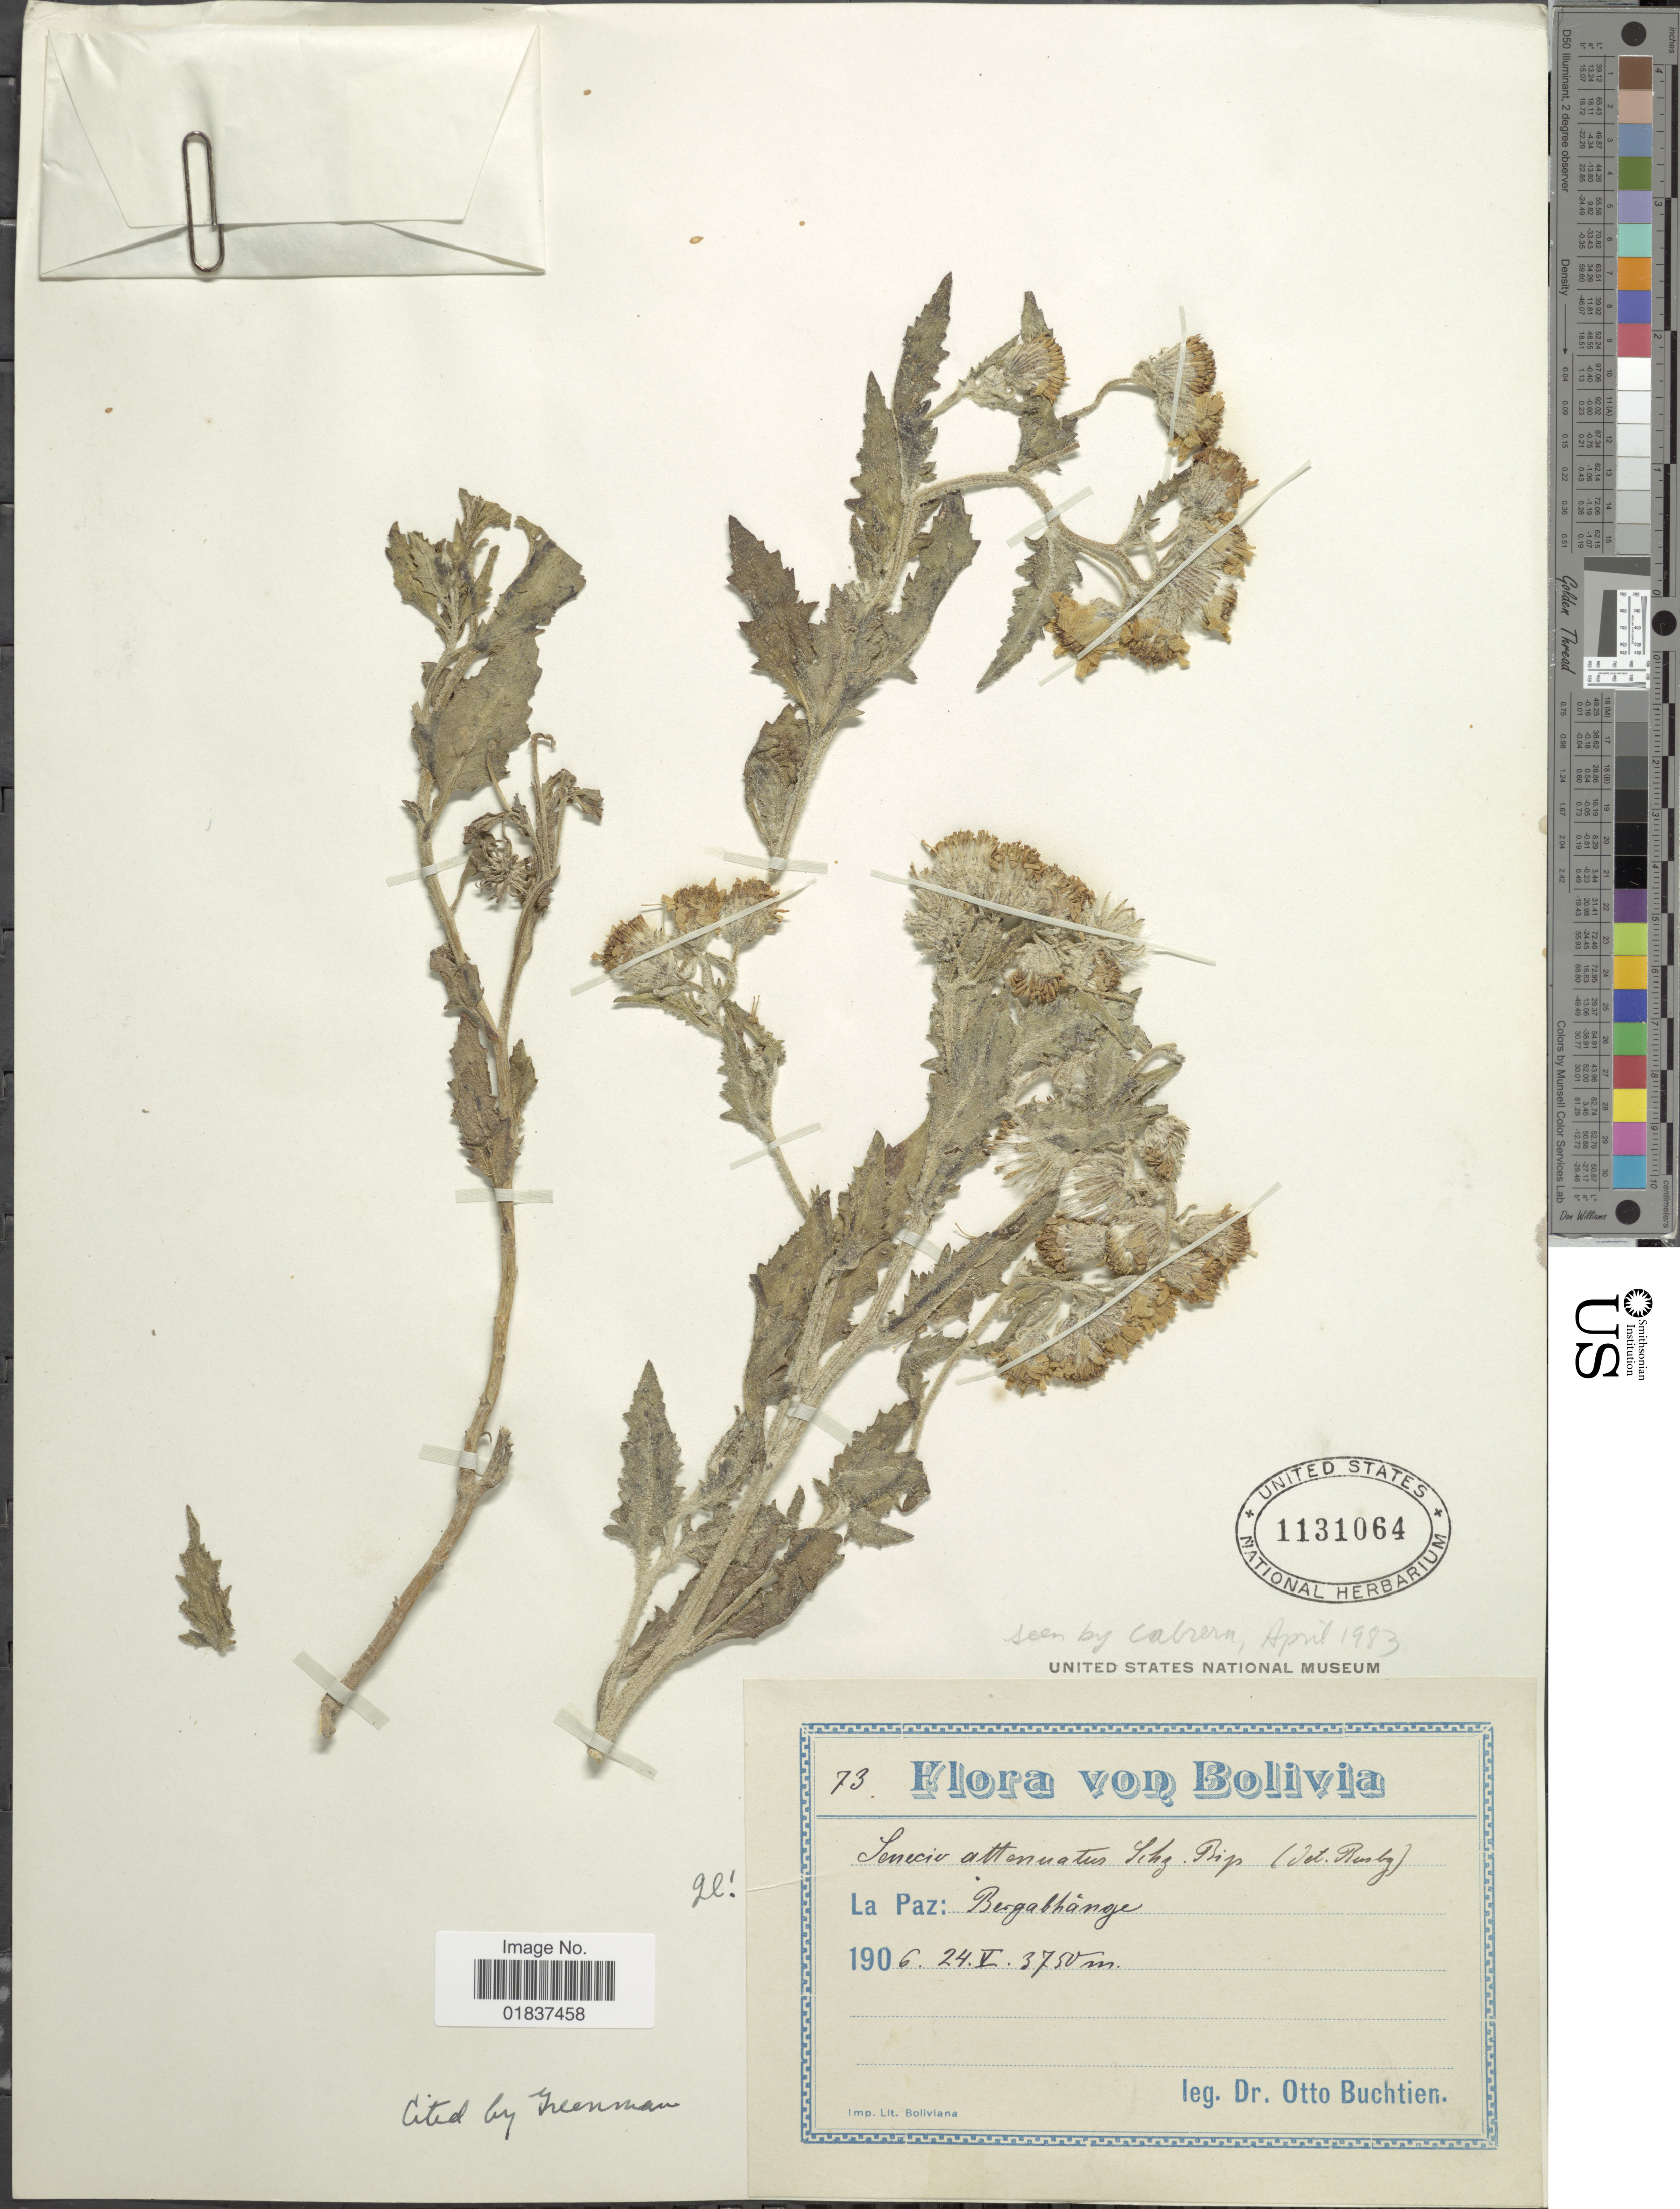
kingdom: Plantae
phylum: Tracheophyta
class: Magnoliopsida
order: Asterales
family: Asteraceae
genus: Senecio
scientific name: Senecio attenuatus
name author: Sch. Bip. ex Rusby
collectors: O. Buchtien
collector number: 73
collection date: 1906-05-24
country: Bolivia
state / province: La Paz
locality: La Paz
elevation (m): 3750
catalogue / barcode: US 1131064